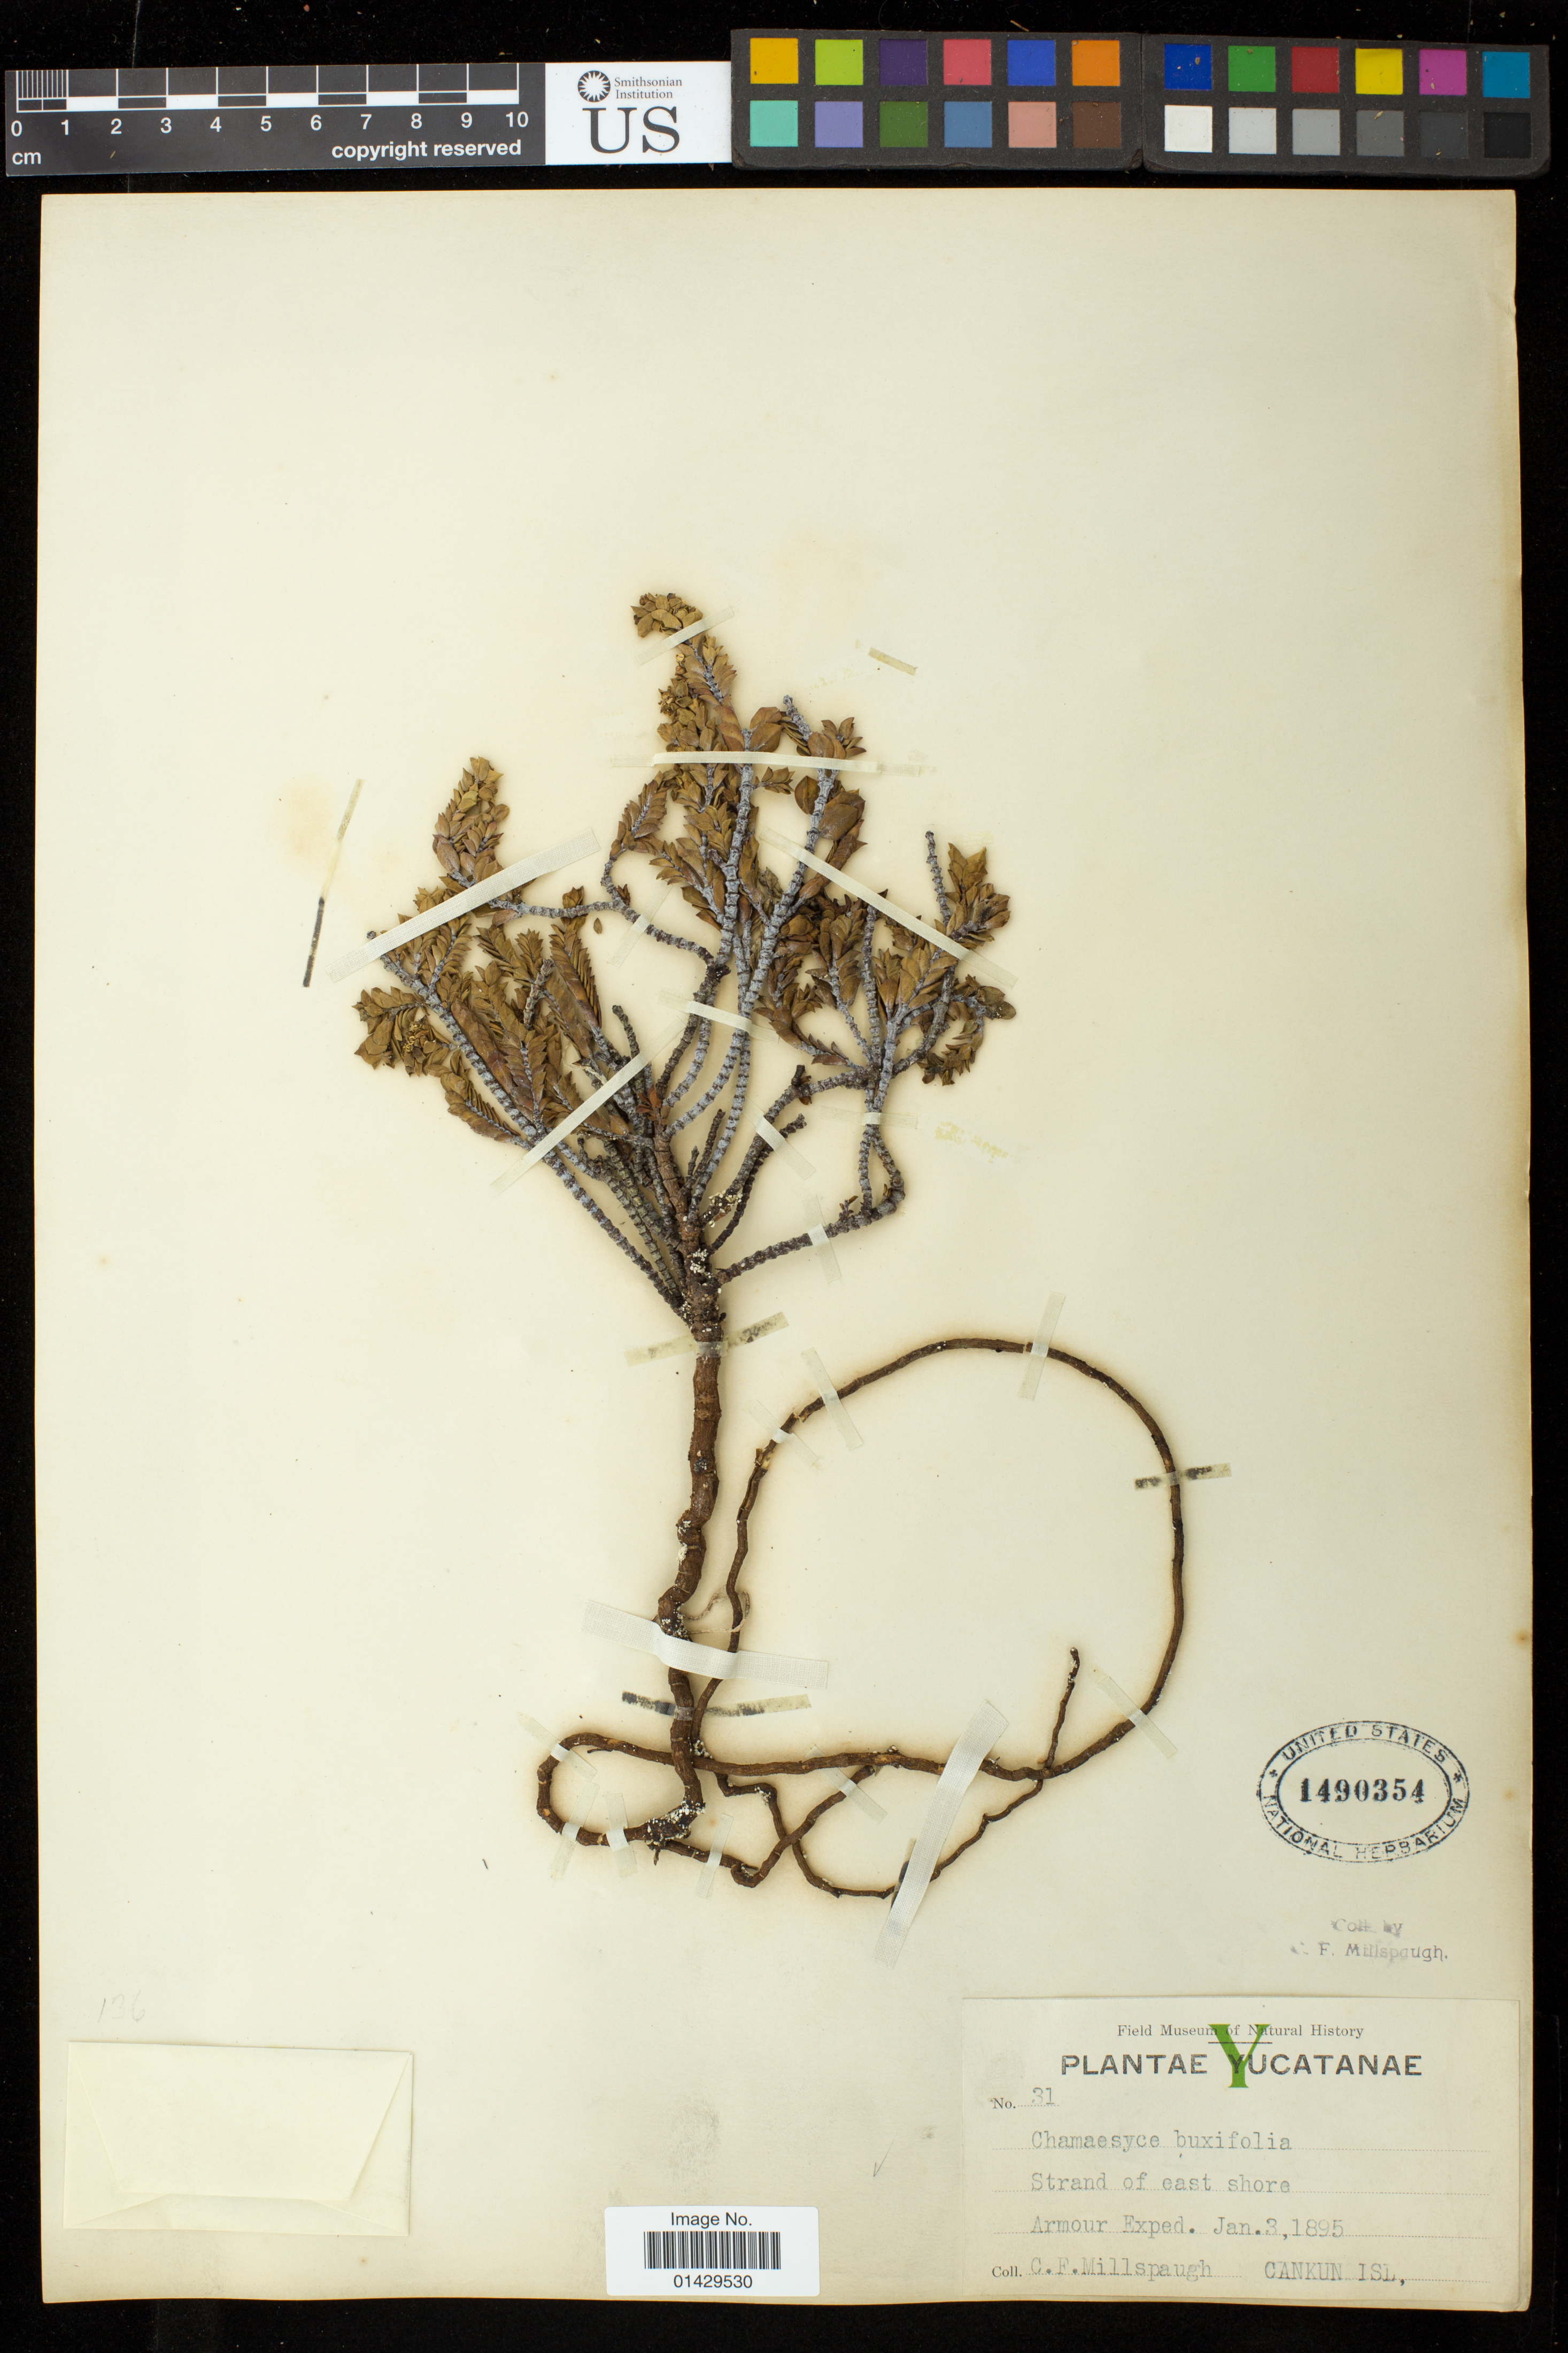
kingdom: Plantae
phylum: Tracheophyta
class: Magnoliopsida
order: Malpighiales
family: Euphorbiaceae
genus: Euphorbia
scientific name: Euphorbia mesembryanthemifolia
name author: Jacq.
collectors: C. F. Millspaugh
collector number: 31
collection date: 1895-01-03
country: Mexico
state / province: Quintana Roo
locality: Strand of east shore, Cankun Isl.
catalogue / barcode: US 1490354